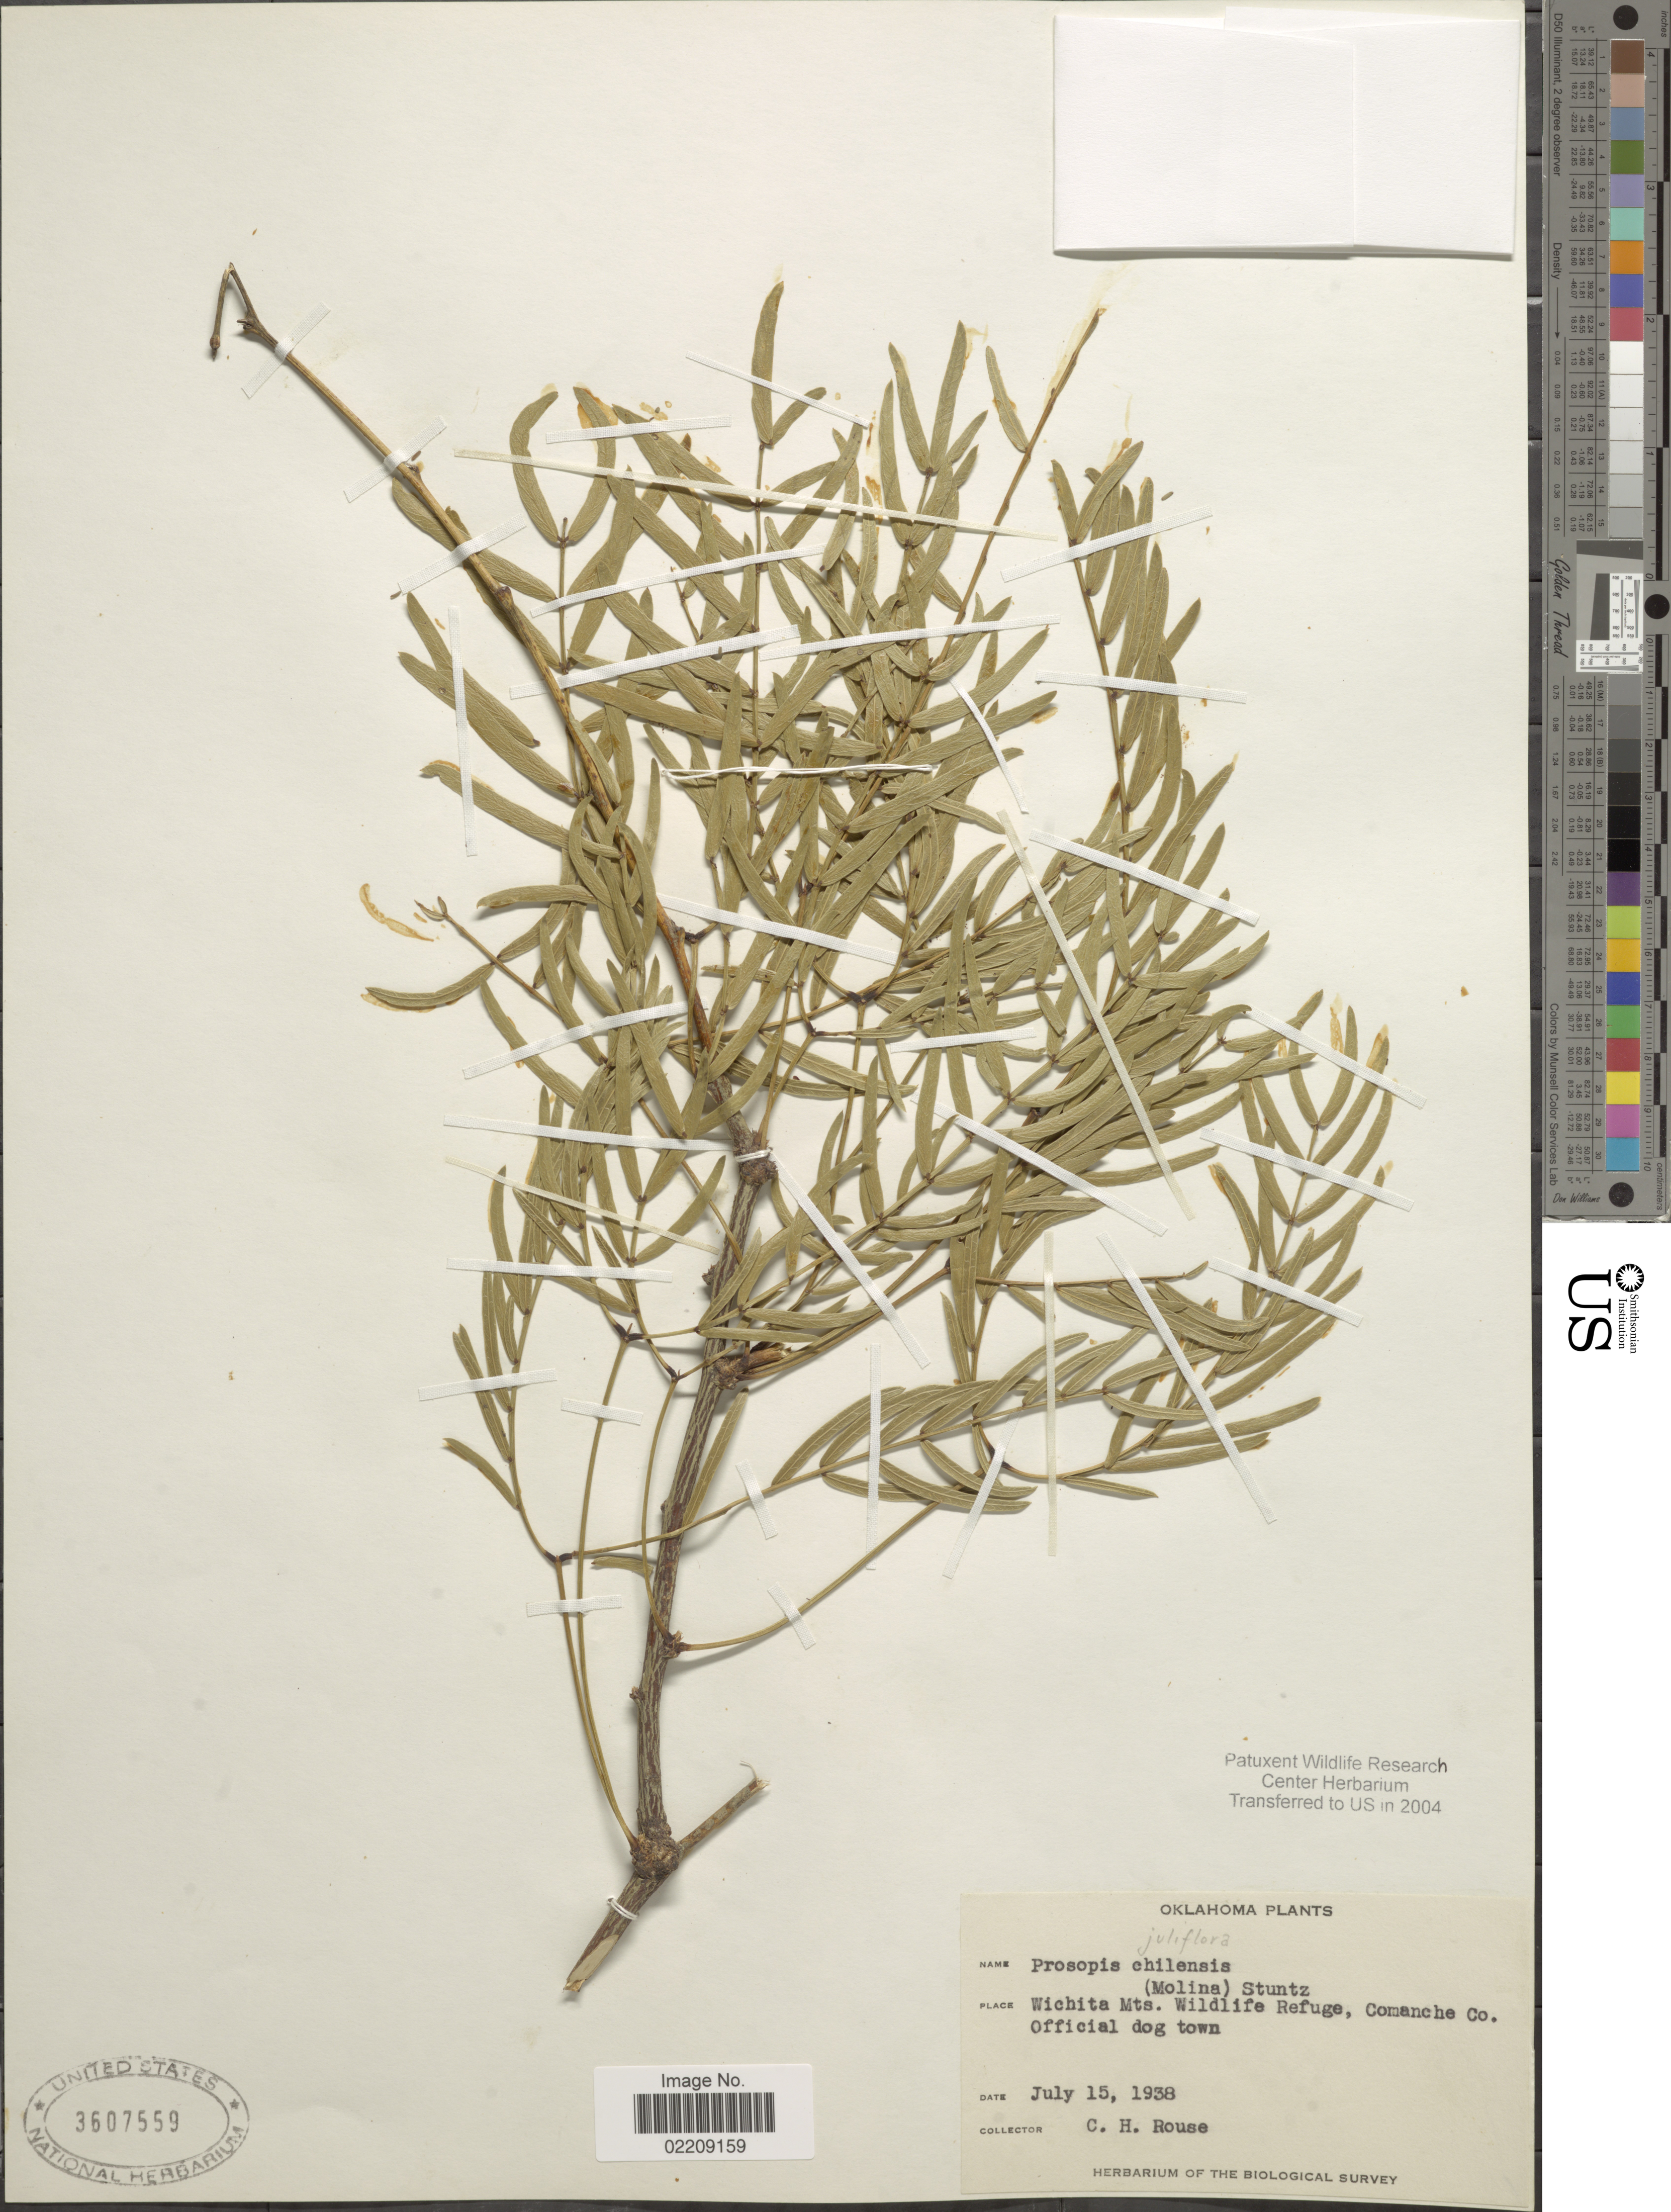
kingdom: Plantae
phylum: Tracheophyta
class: Magnoliopsida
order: Fabales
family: Fabaceae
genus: Neltuma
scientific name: Neltuma glandulosa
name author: (Torr.) Britton & Rose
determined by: Strong, Mark T., (BOT), Smithsonian Institution - National Museum of Natural History (UNITED STATES)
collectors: C. Rouse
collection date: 1938-07-15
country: United States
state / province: Oklahoma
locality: Wichita Mts. Wildlife Refuge, Comanche Co. Official dog town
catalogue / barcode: US 3607559